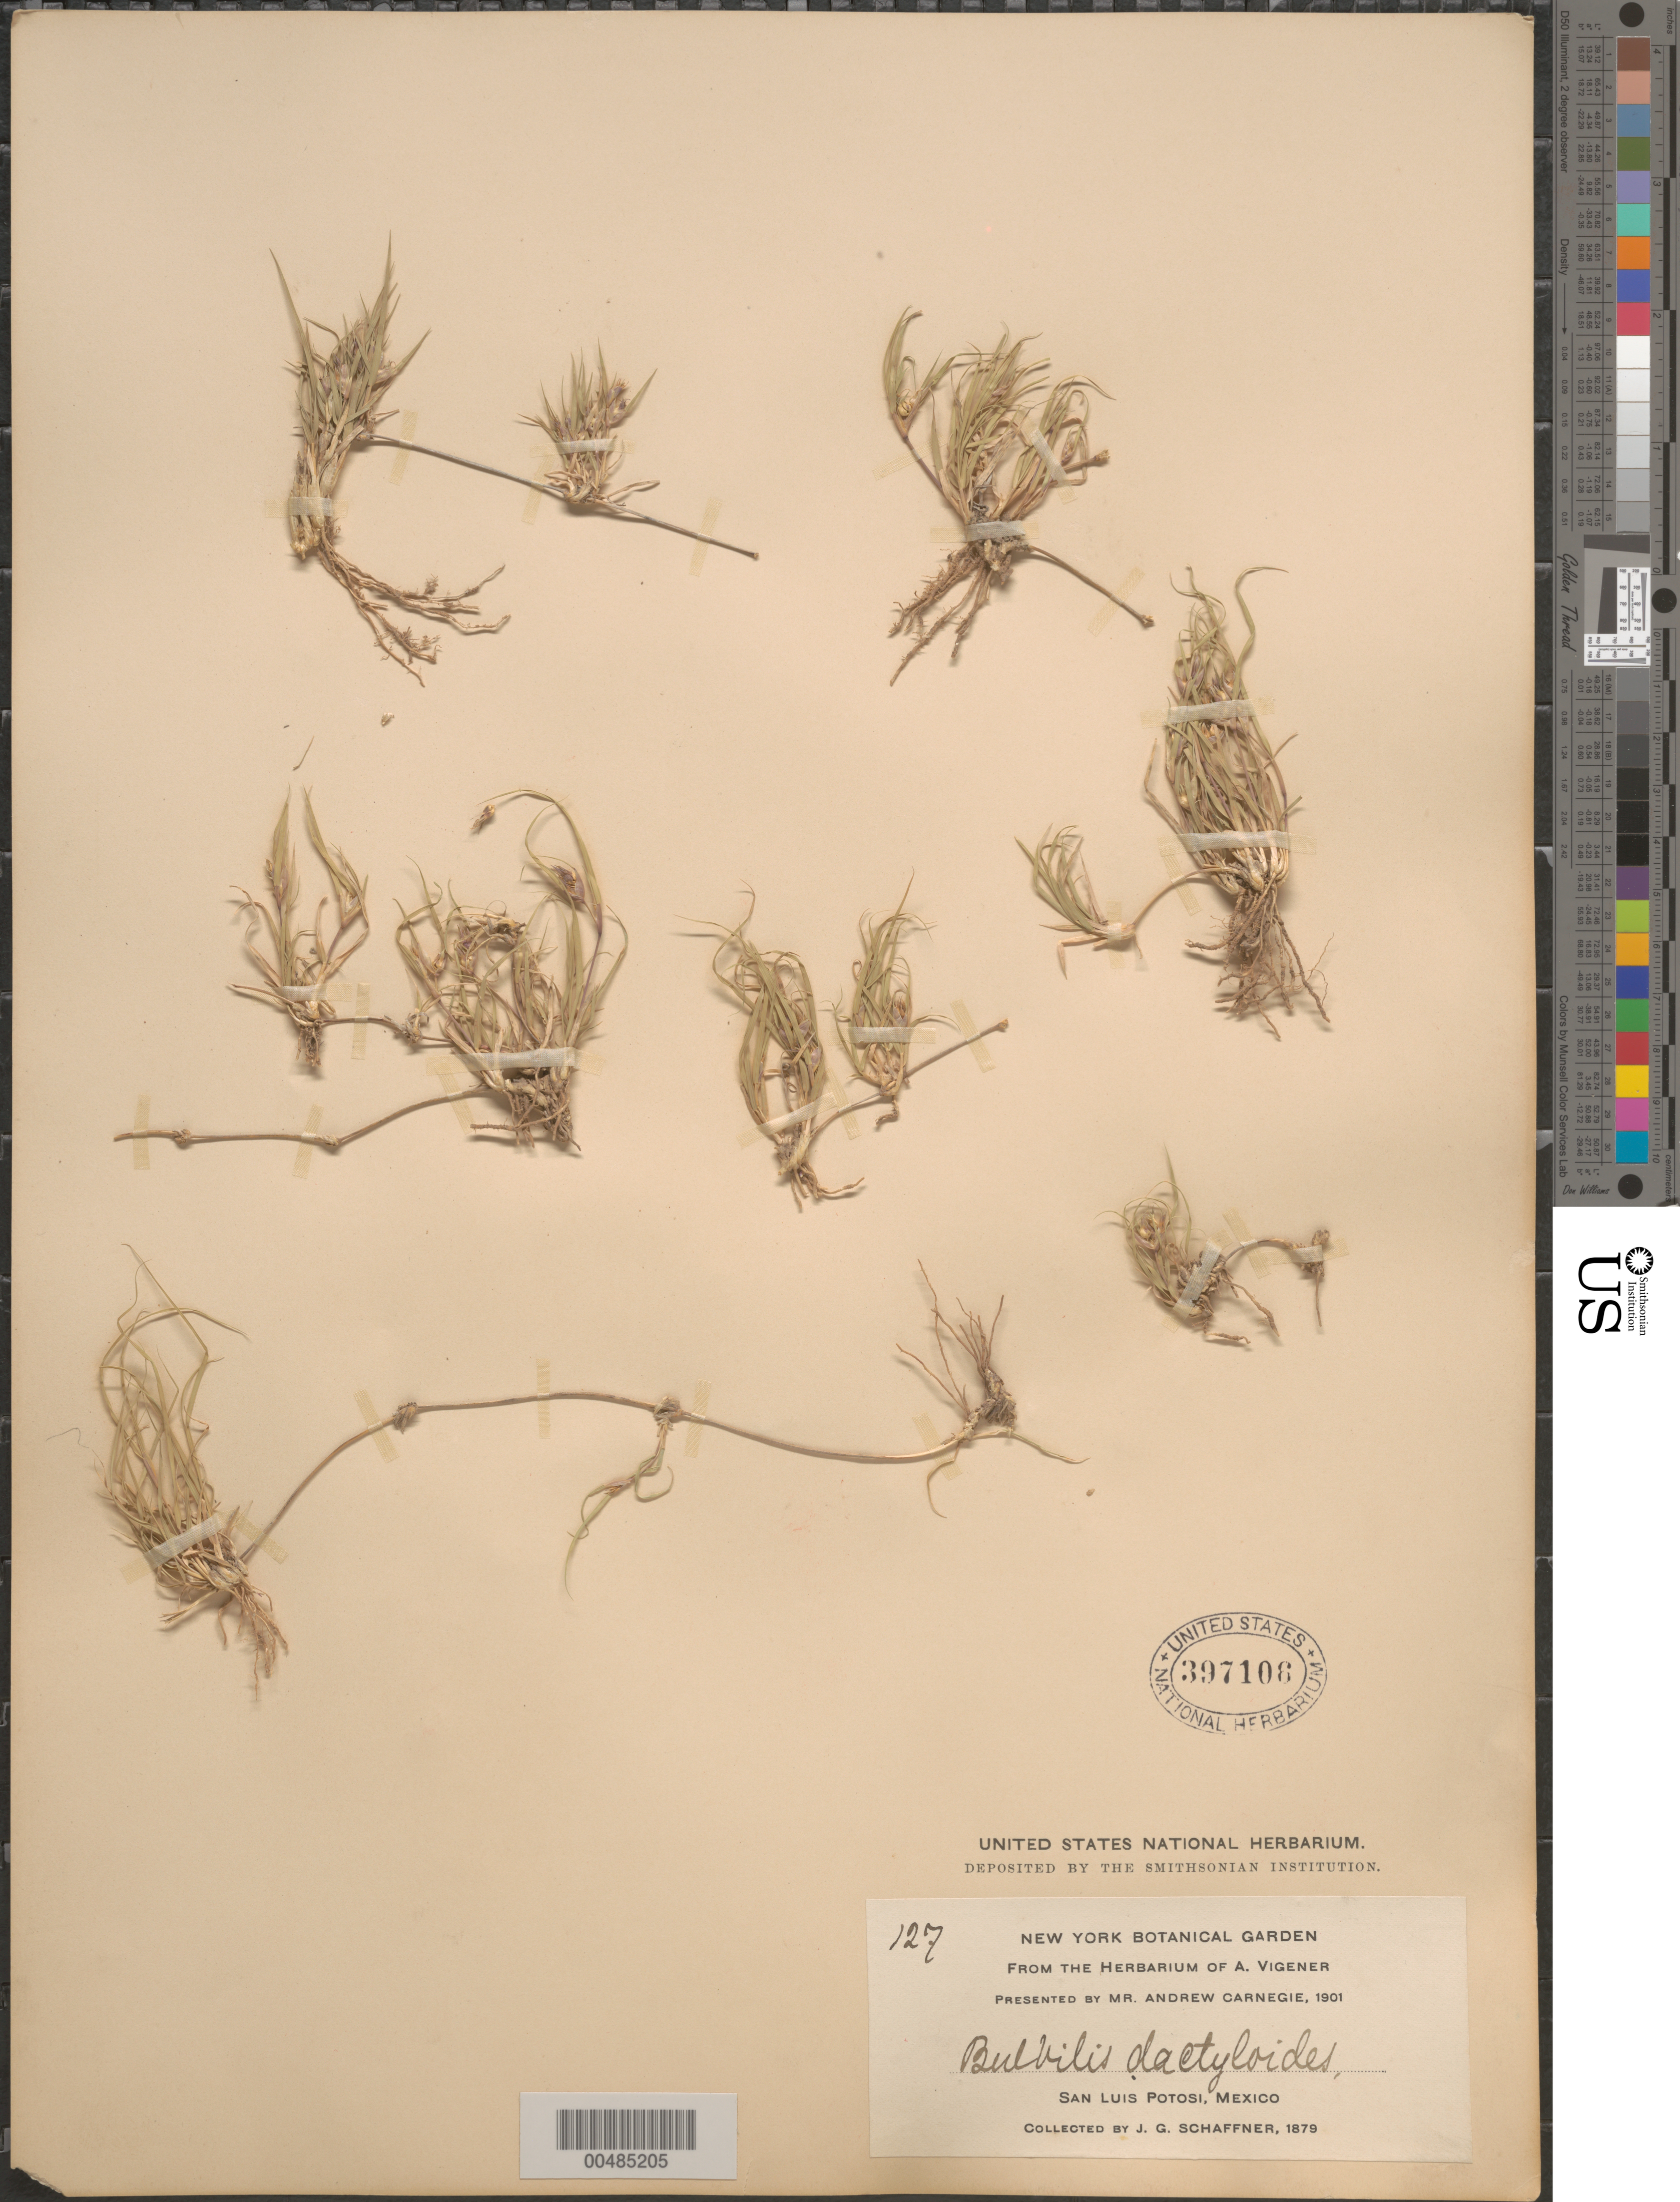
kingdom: Plantae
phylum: Tracheophyta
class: Liliopsida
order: Poales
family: Poaceae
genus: Buchloe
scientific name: Buchloe dactyloides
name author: (Nutt.) Engelm.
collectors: J. G. Schaffner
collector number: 127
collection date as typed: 1879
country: Mexico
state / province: San Luis Potosi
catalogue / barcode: US 397106